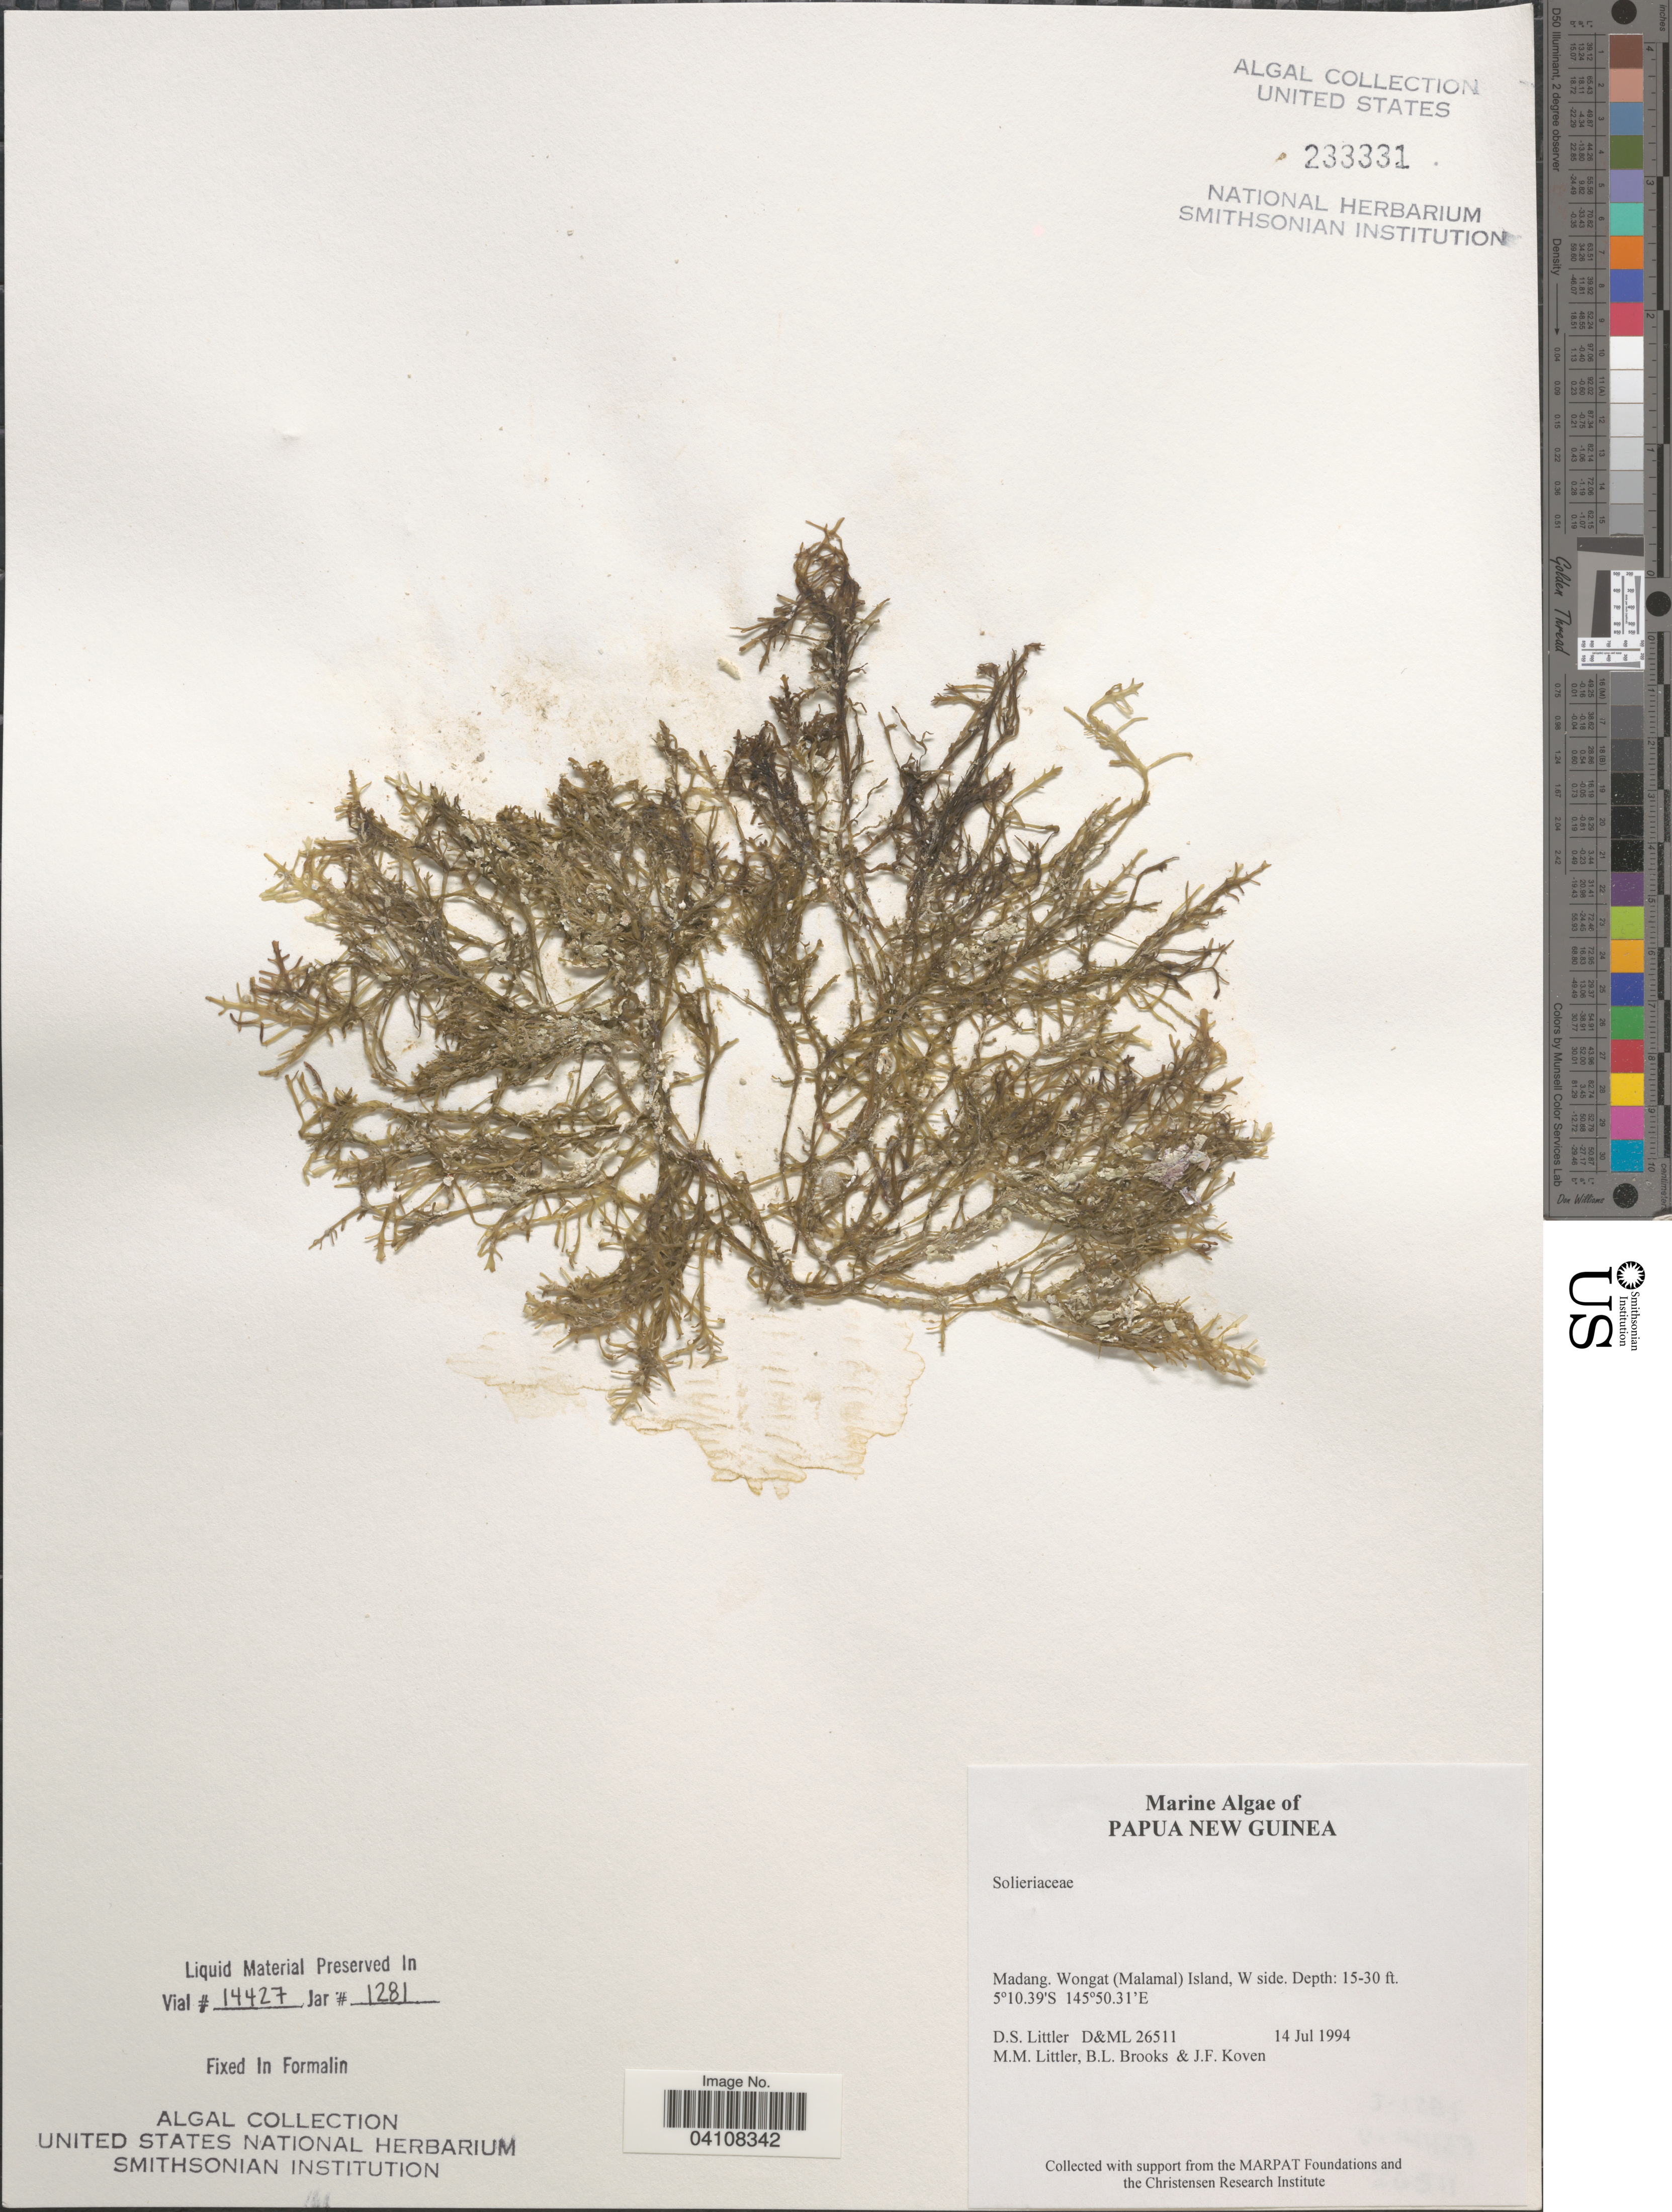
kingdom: Plantae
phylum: Rhodophyta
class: Florideophyceae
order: Gigartinales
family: Solieriaceae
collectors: D. S. Littler, B. Brooks & J. Koven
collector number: D&ML26511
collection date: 1994-07-14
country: Papua New Guinea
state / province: Madang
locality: Wongat (Malamal) Island, W side.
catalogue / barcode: US 233331